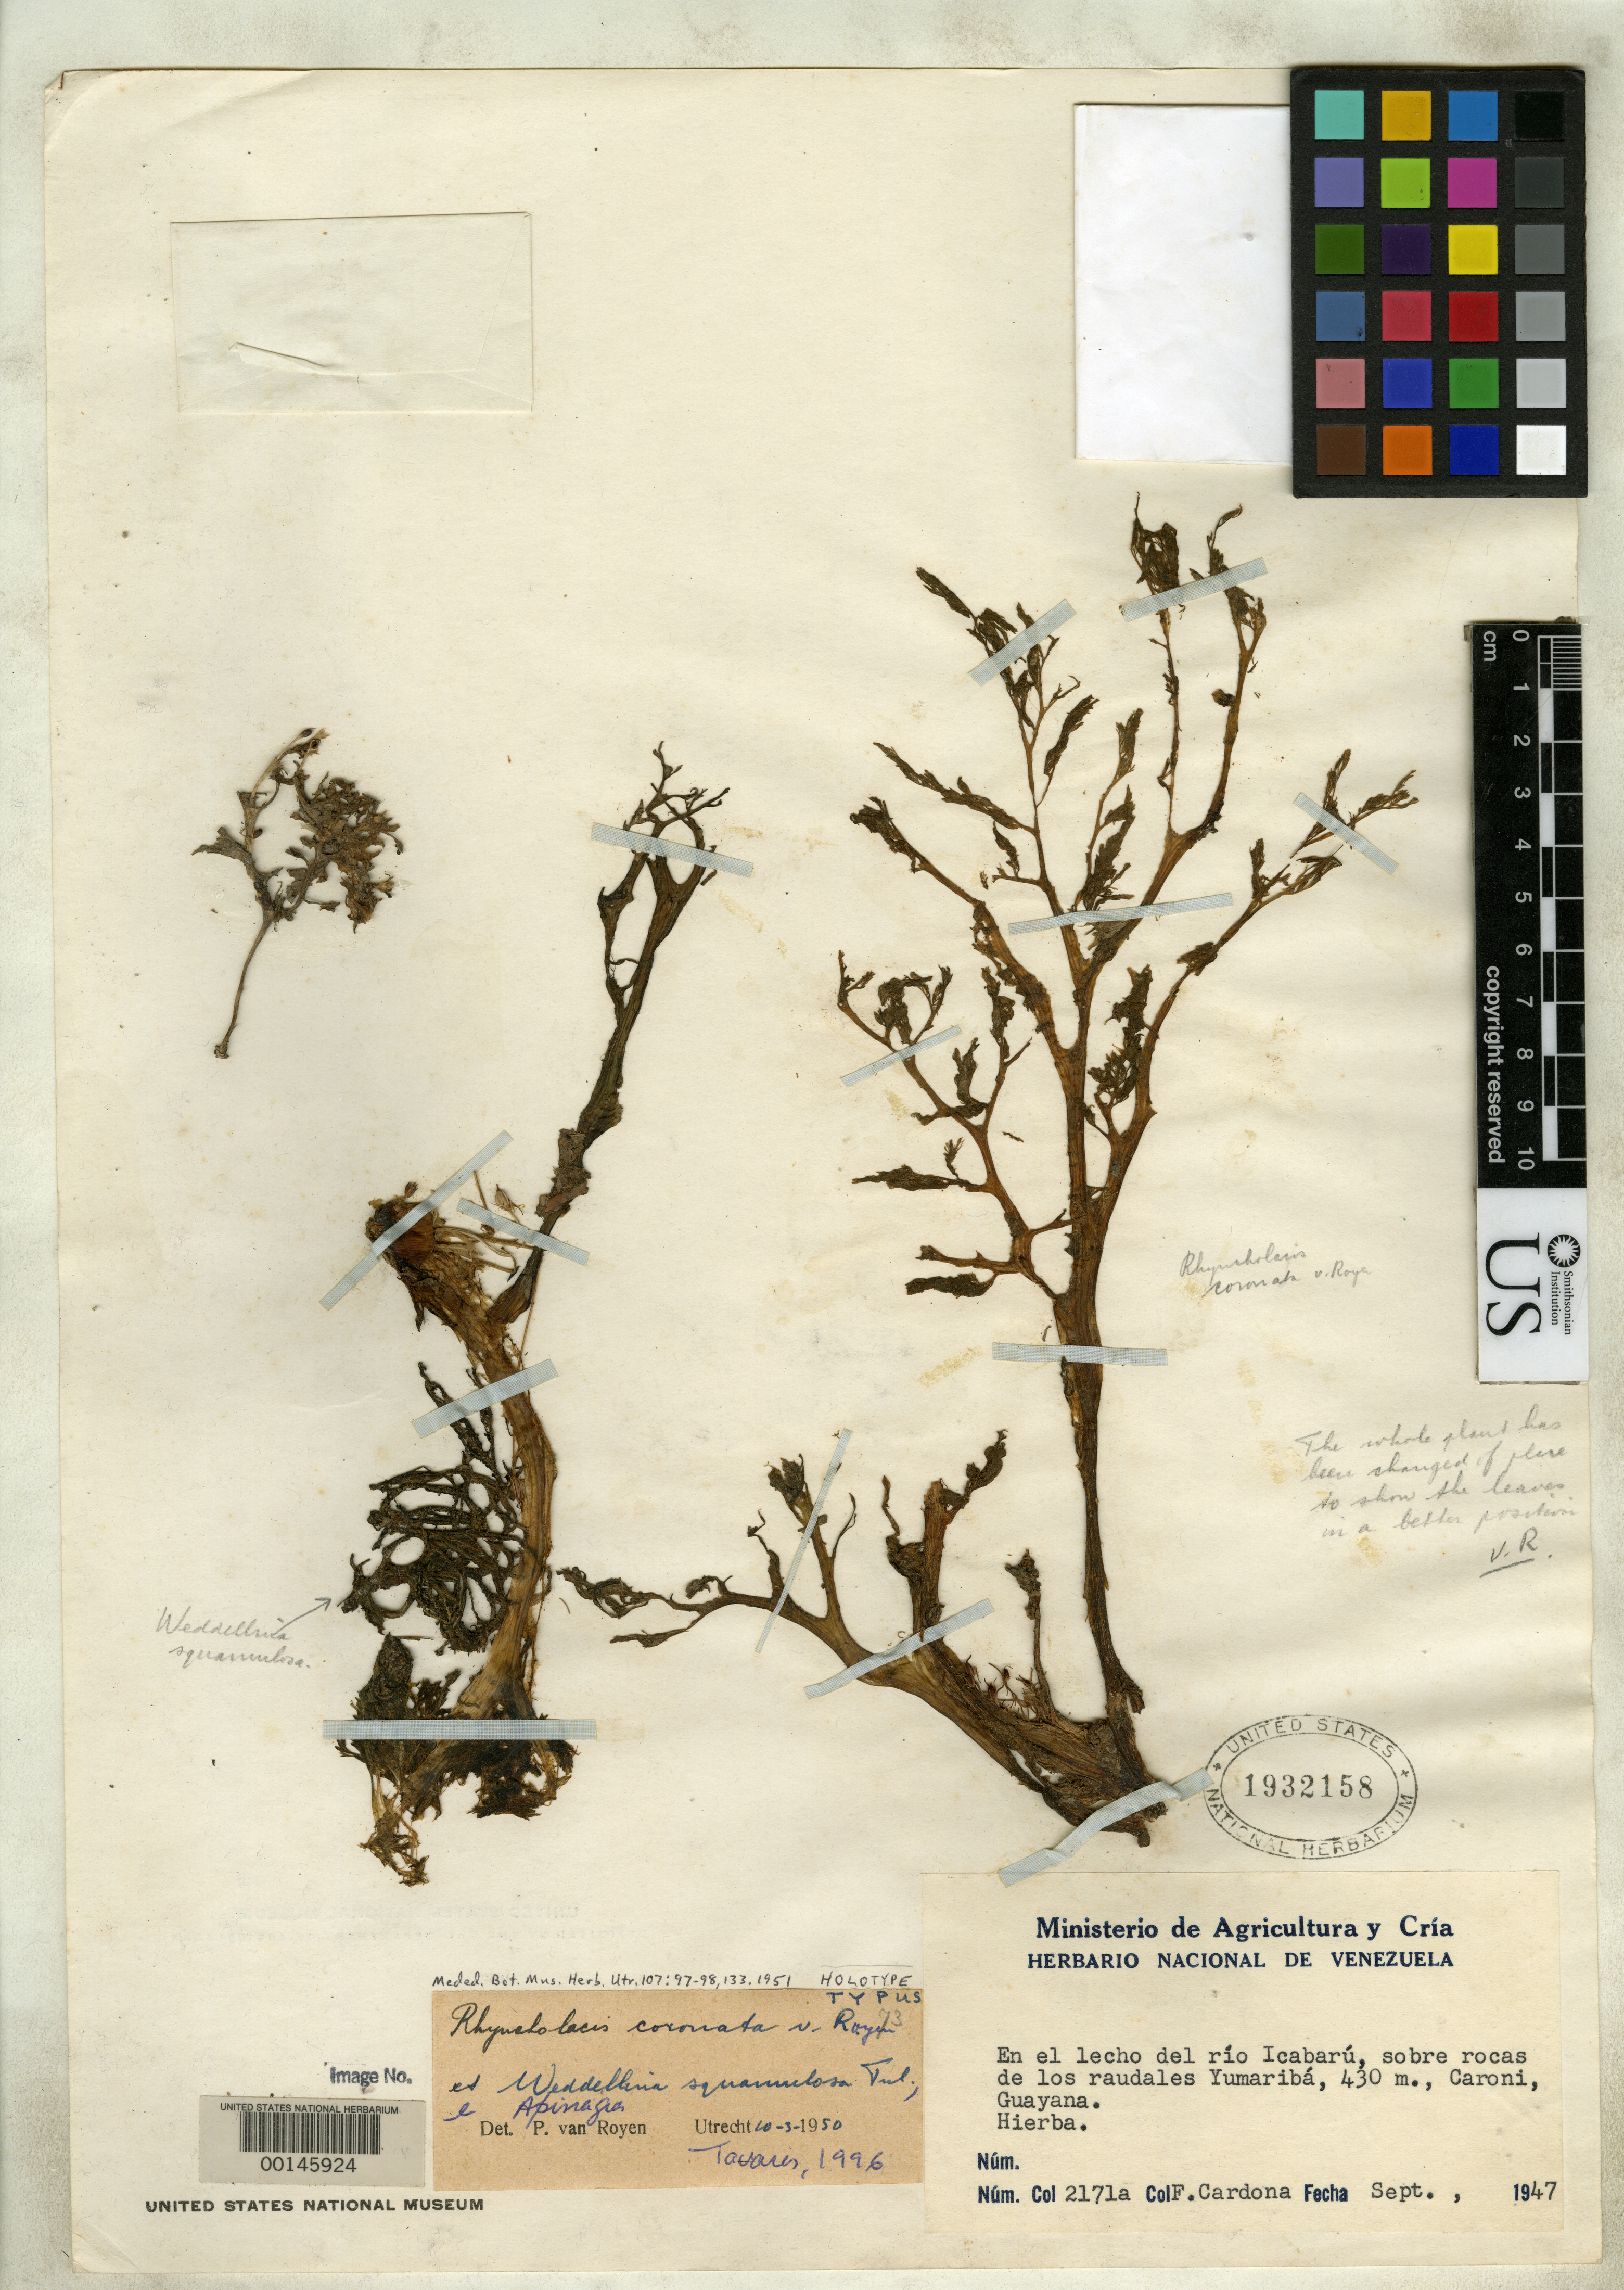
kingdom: Plantae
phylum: Tracheophyta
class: Magnoliopsida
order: Malpighiales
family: Podostemaceae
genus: Rhyncholacis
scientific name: Rhyncholacis coronata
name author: P. Royen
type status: Holotype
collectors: F. Cardona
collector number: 2171 a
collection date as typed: Sep 1947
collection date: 1947-09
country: Venezuela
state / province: Bolivar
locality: En el lecho del Rio Icabaru, sobre rocas de los raudales Yumariba, Caroni.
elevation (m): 430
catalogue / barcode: US 1932158